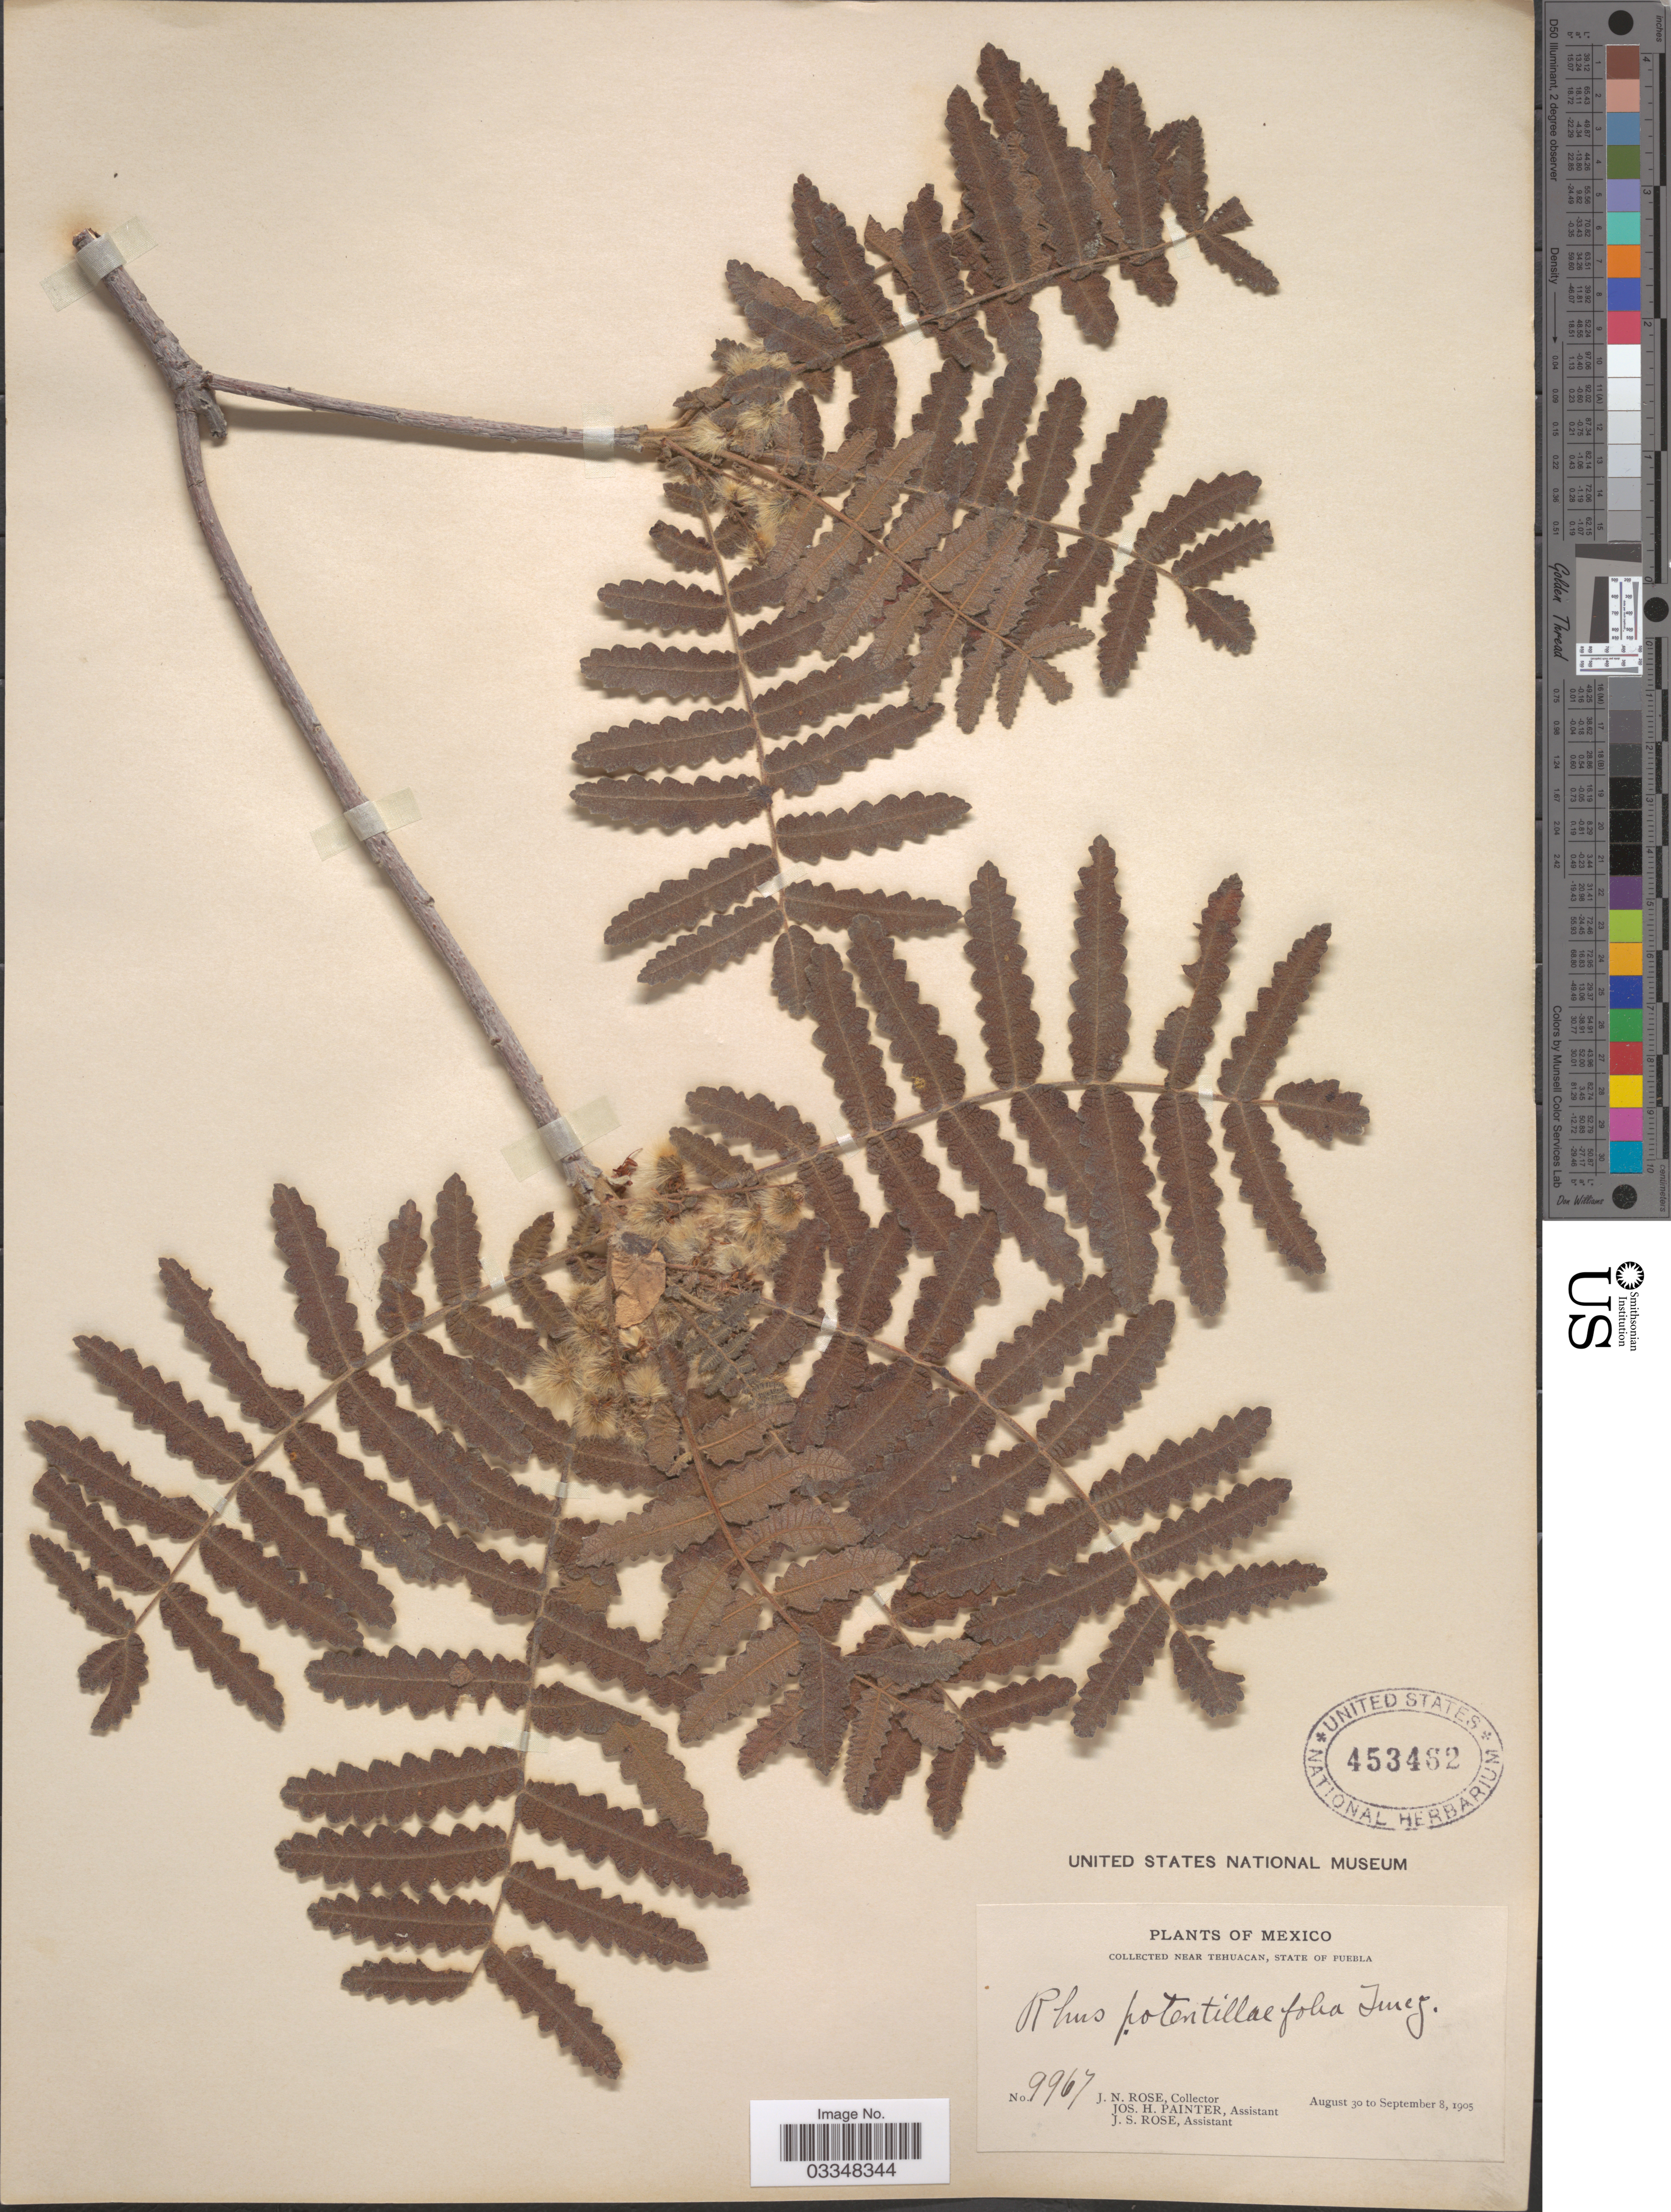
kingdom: Plantae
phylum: Tracheophyta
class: Magnoliopsida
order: Sapindales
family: Anacardiaceae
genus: Actinocheita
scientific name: Actinocheita filicina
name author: (Sessé & Moc. ex DC.) F.A. Barkley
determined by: Mitchell, John D.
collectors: J. N. Rose, J. H. Painter & J. S. Rose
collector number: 9967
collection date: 1905-08-30/1905-09-08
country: Mexico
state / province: Puebla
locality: Near Tehuacan.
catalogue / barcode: US 453462